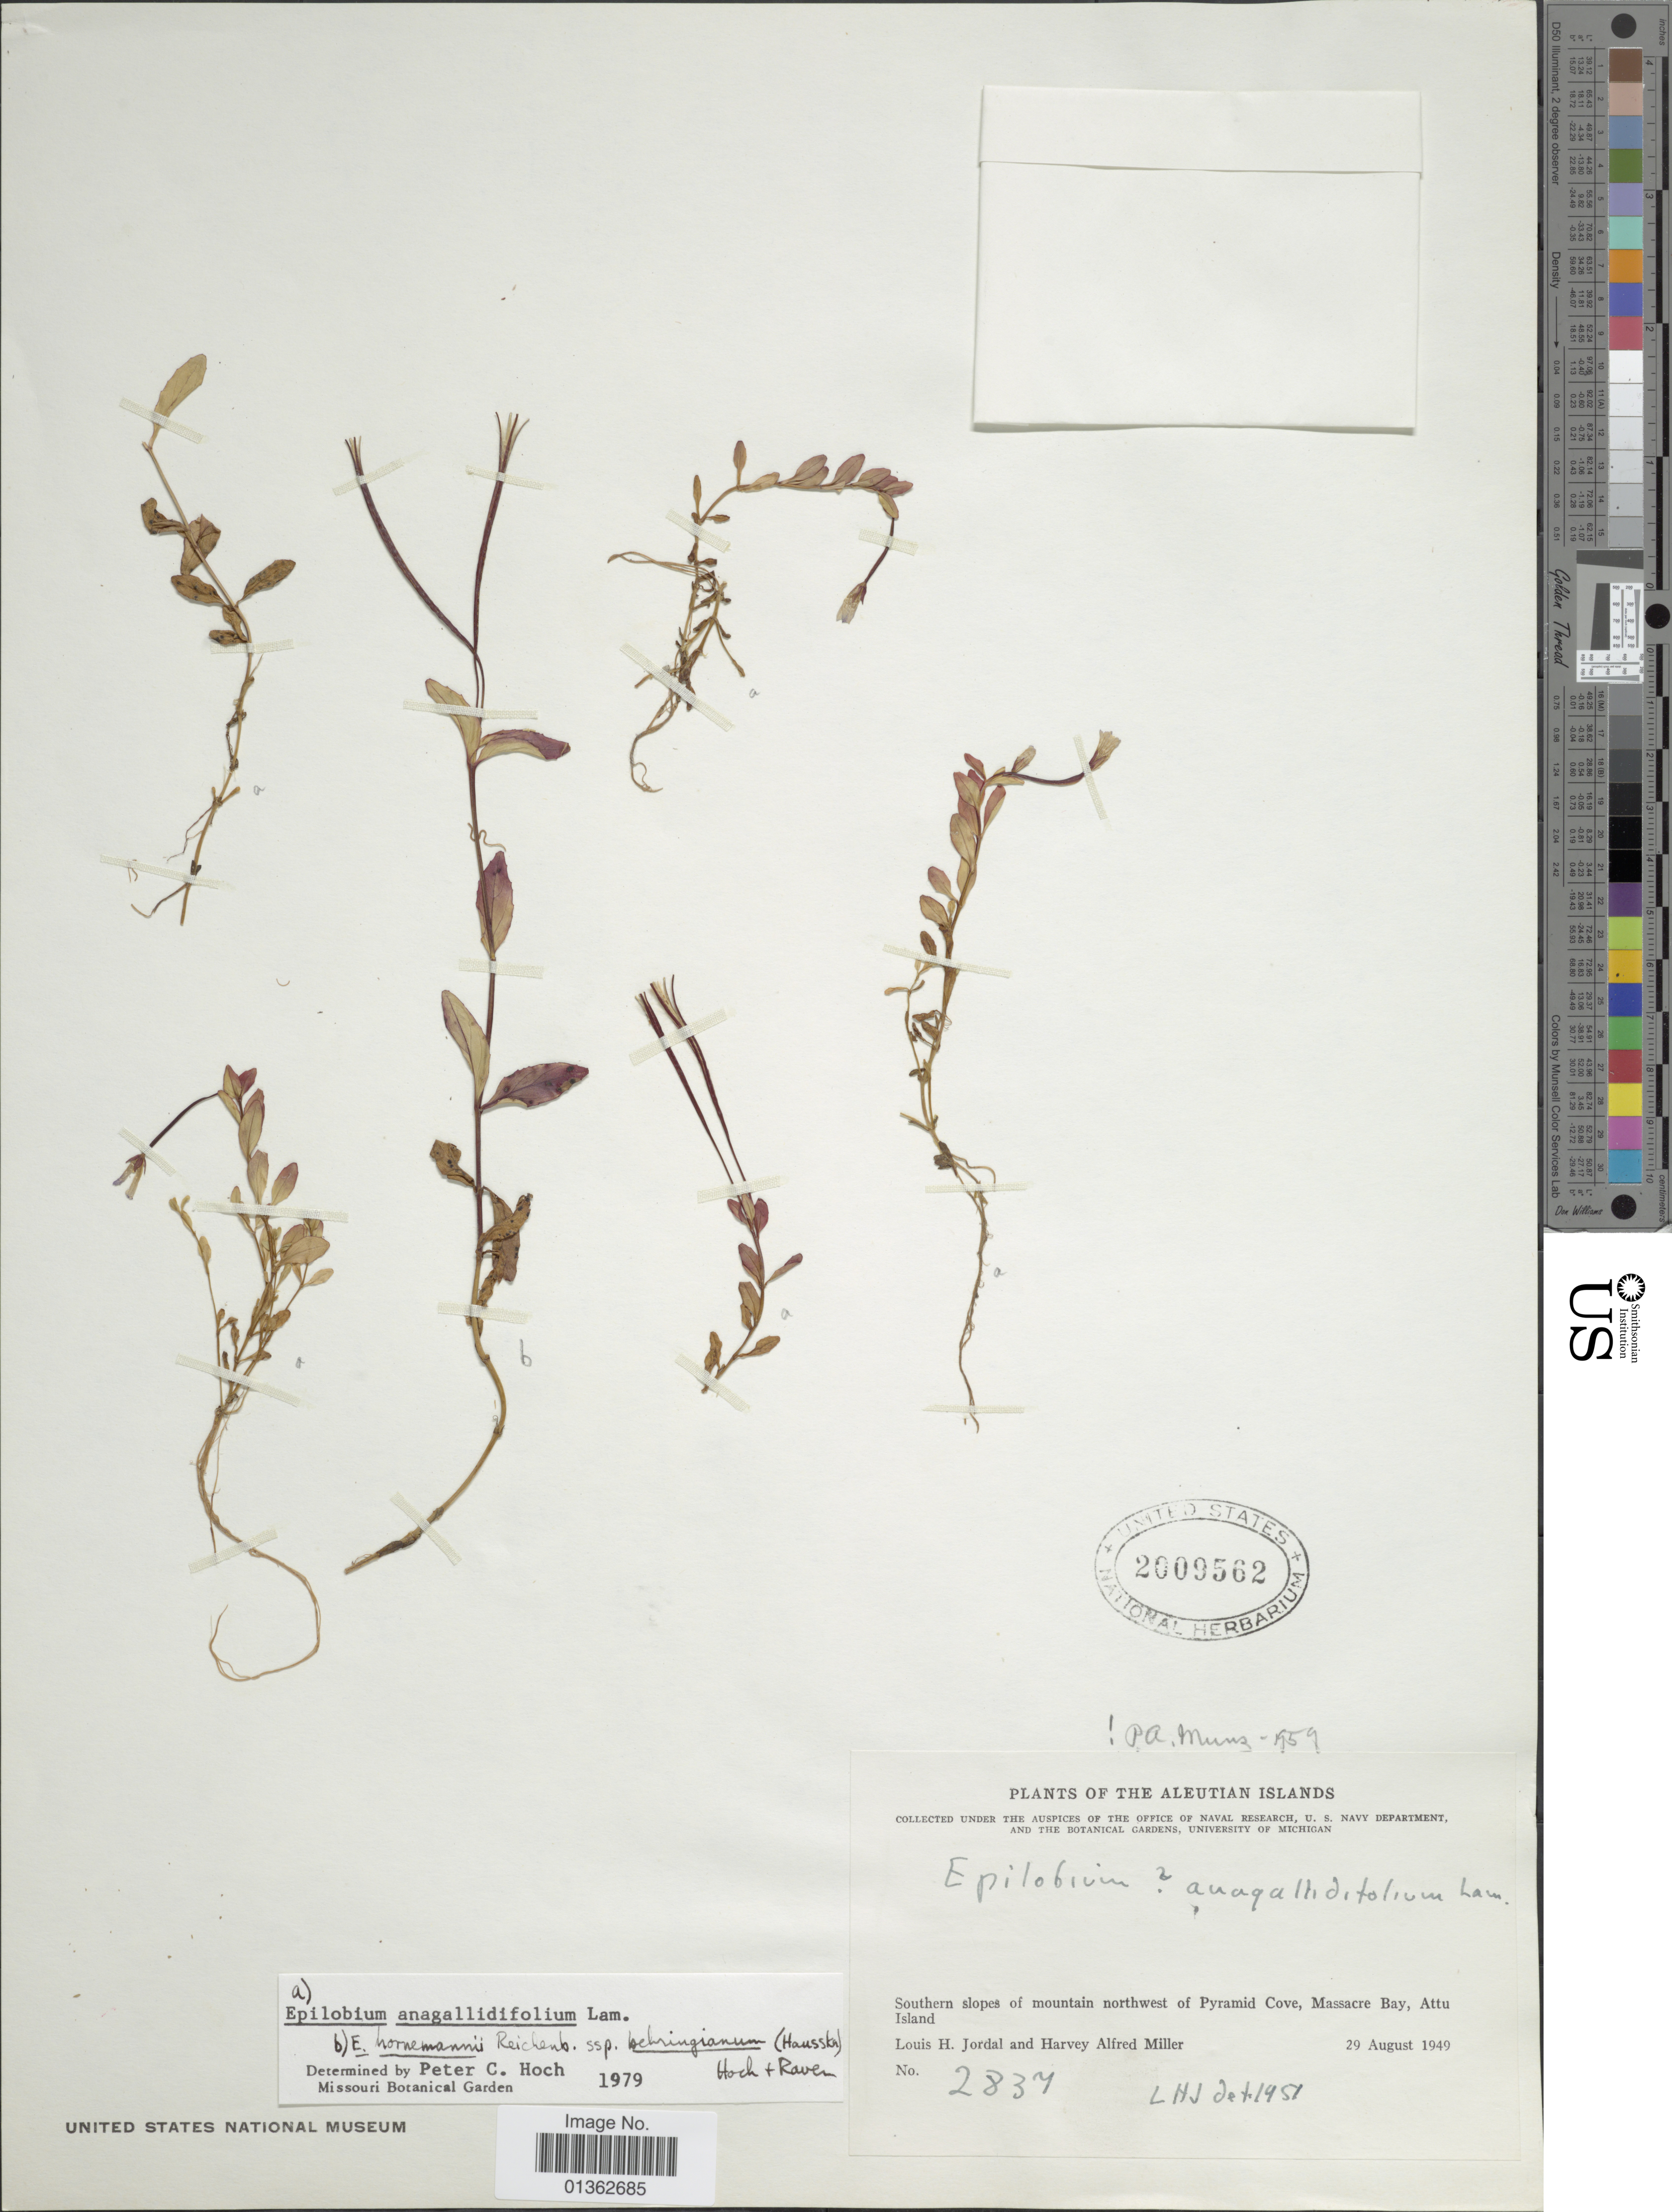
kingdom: Plantae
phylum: Tracheophyta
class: Magnoliopsida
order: Myrtales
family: Onagraceae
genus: Epilobium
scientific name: Epilobium anagallidifolium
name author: Lam.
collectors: L. Jordal & H. A. Miller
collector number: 2837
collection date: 1949-08-29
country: United States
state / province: Alaska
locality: Aleutian Islands. Southern slopes of mountain northwest oof Pyramid Cove, Massacre Bay, Attu Island.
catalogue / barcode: US 2009562